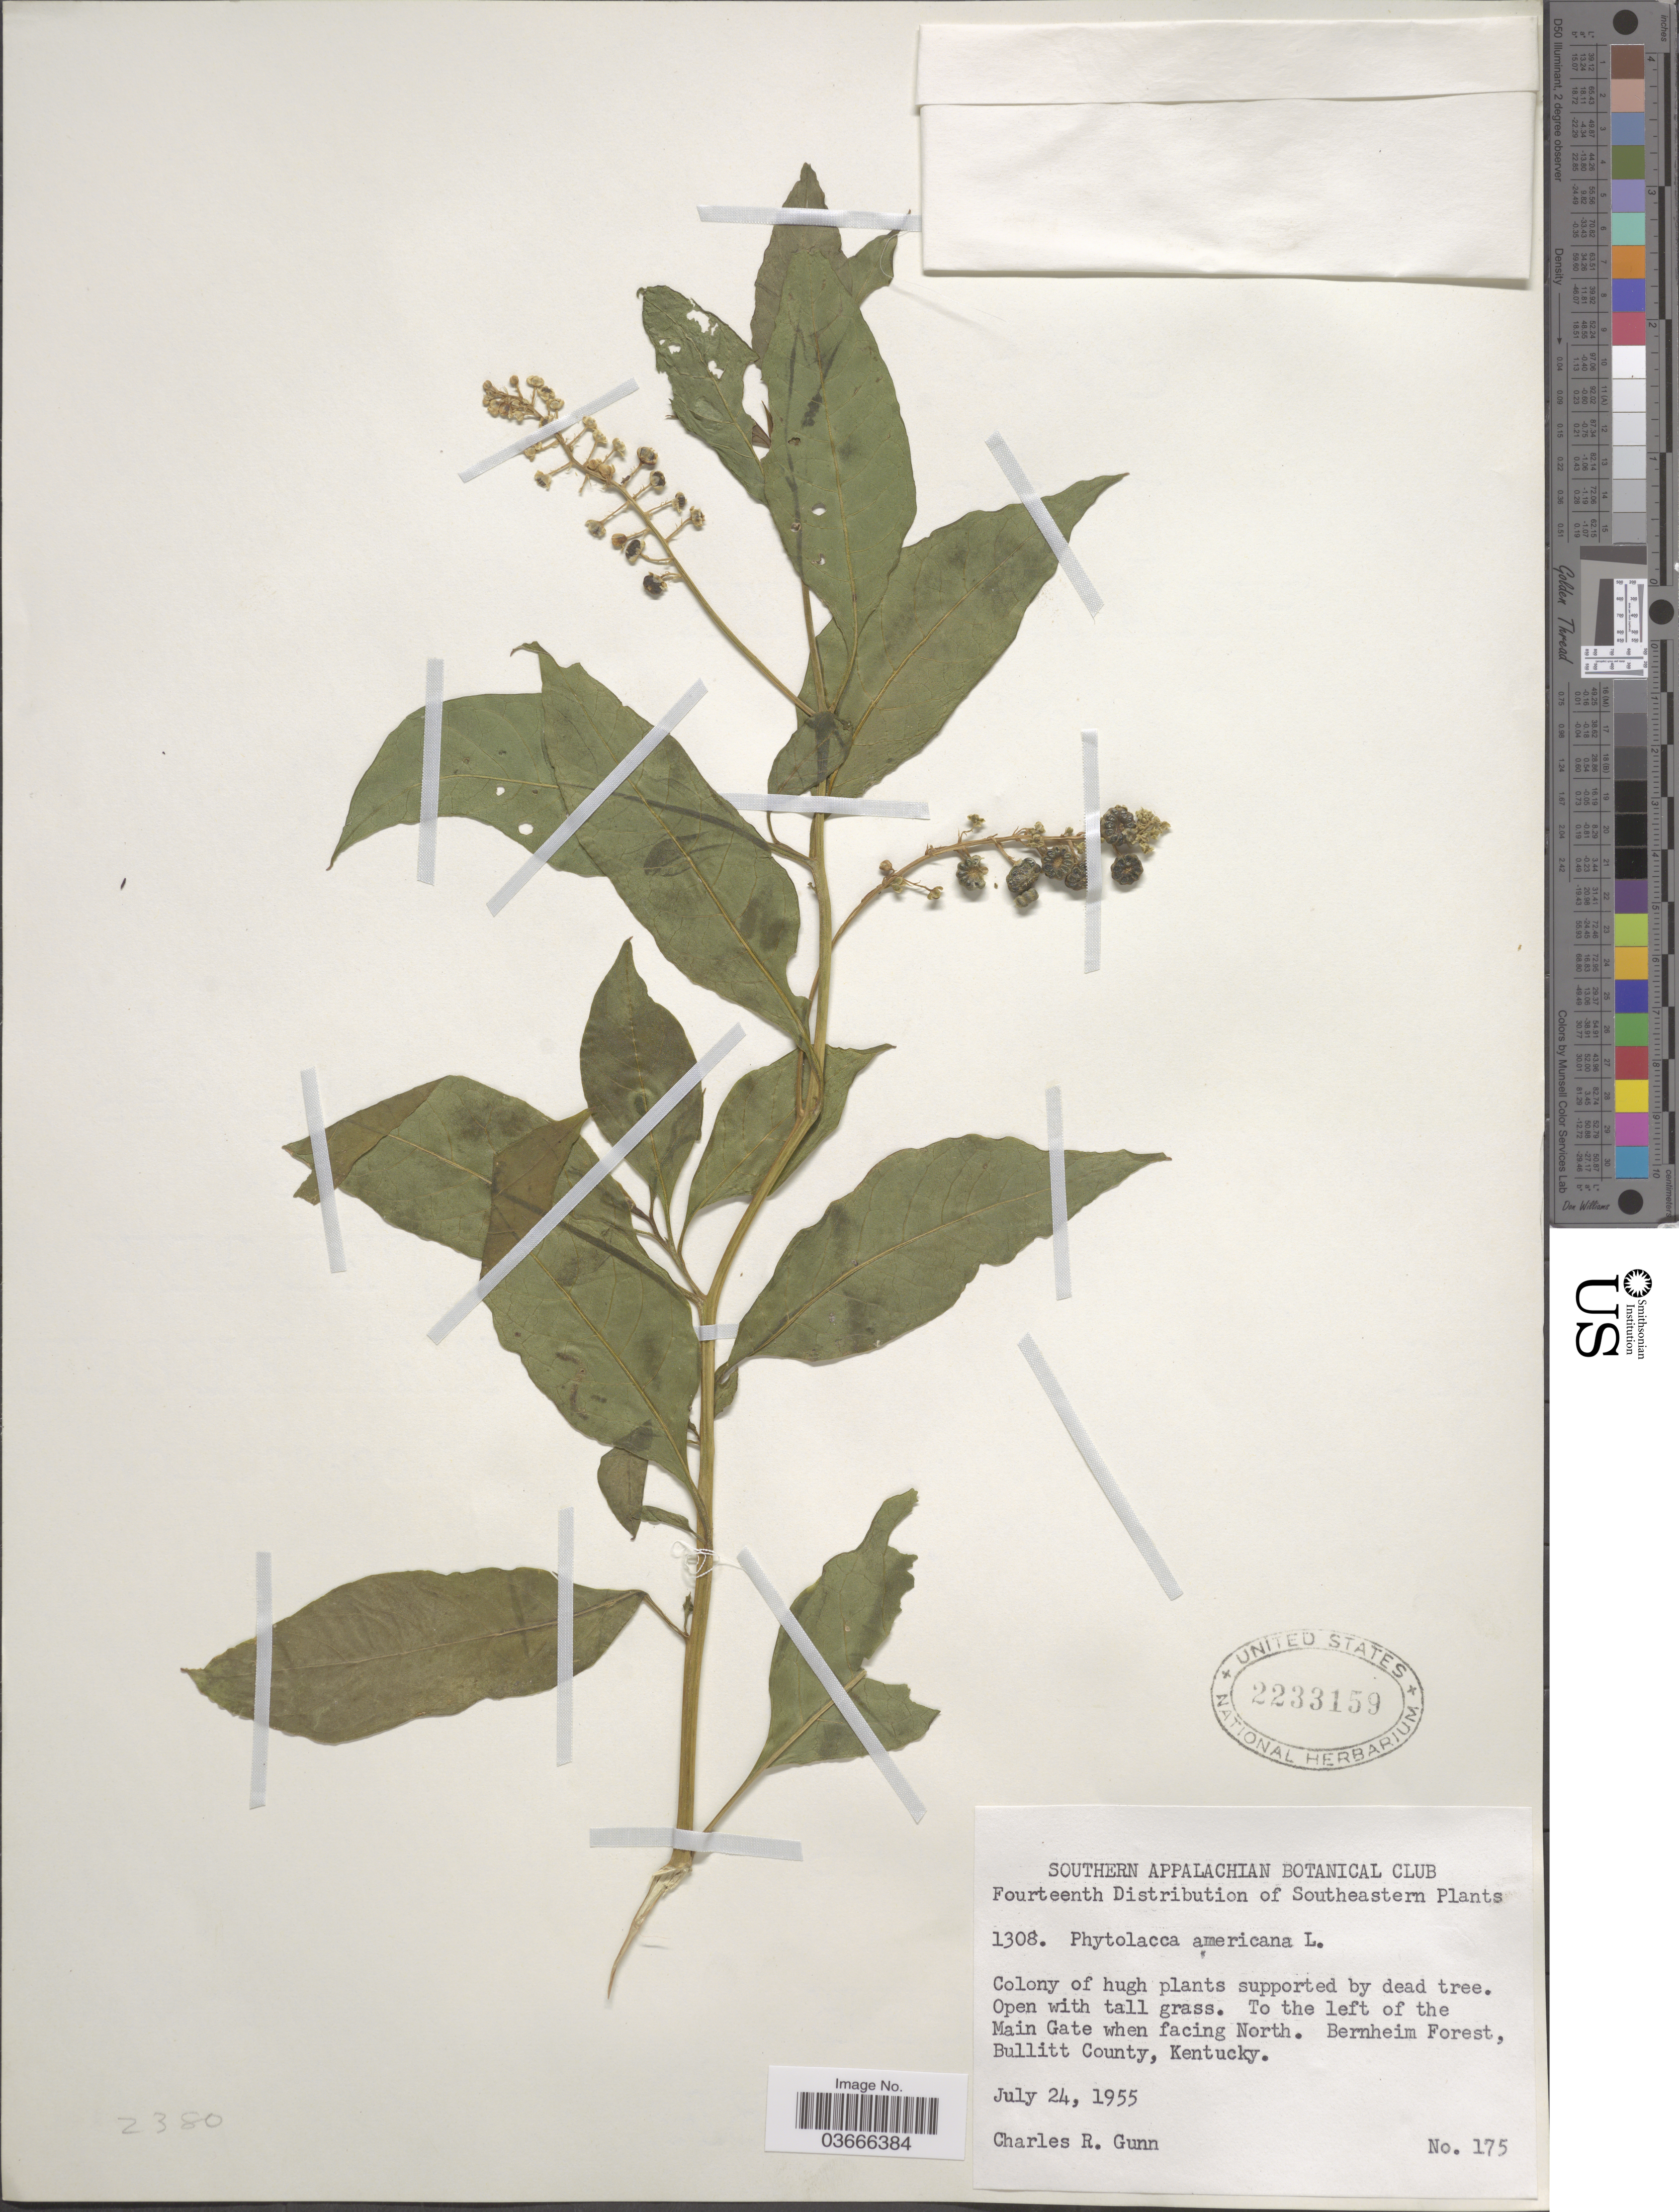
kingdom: Plantae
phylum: Tracheophyta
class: Magnoliopsida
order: Caryophyllales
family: Phytolaccaceae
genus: Phytolacca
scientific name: Phytolacca americana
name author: L.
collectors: C. R. Gunn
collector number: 1308/175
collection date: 1955-07-24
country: United States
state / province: Kentucky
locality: To the left of the Main Gate when facing North. Bernheim Forest, Bullitt County.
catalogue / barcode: US 2233159